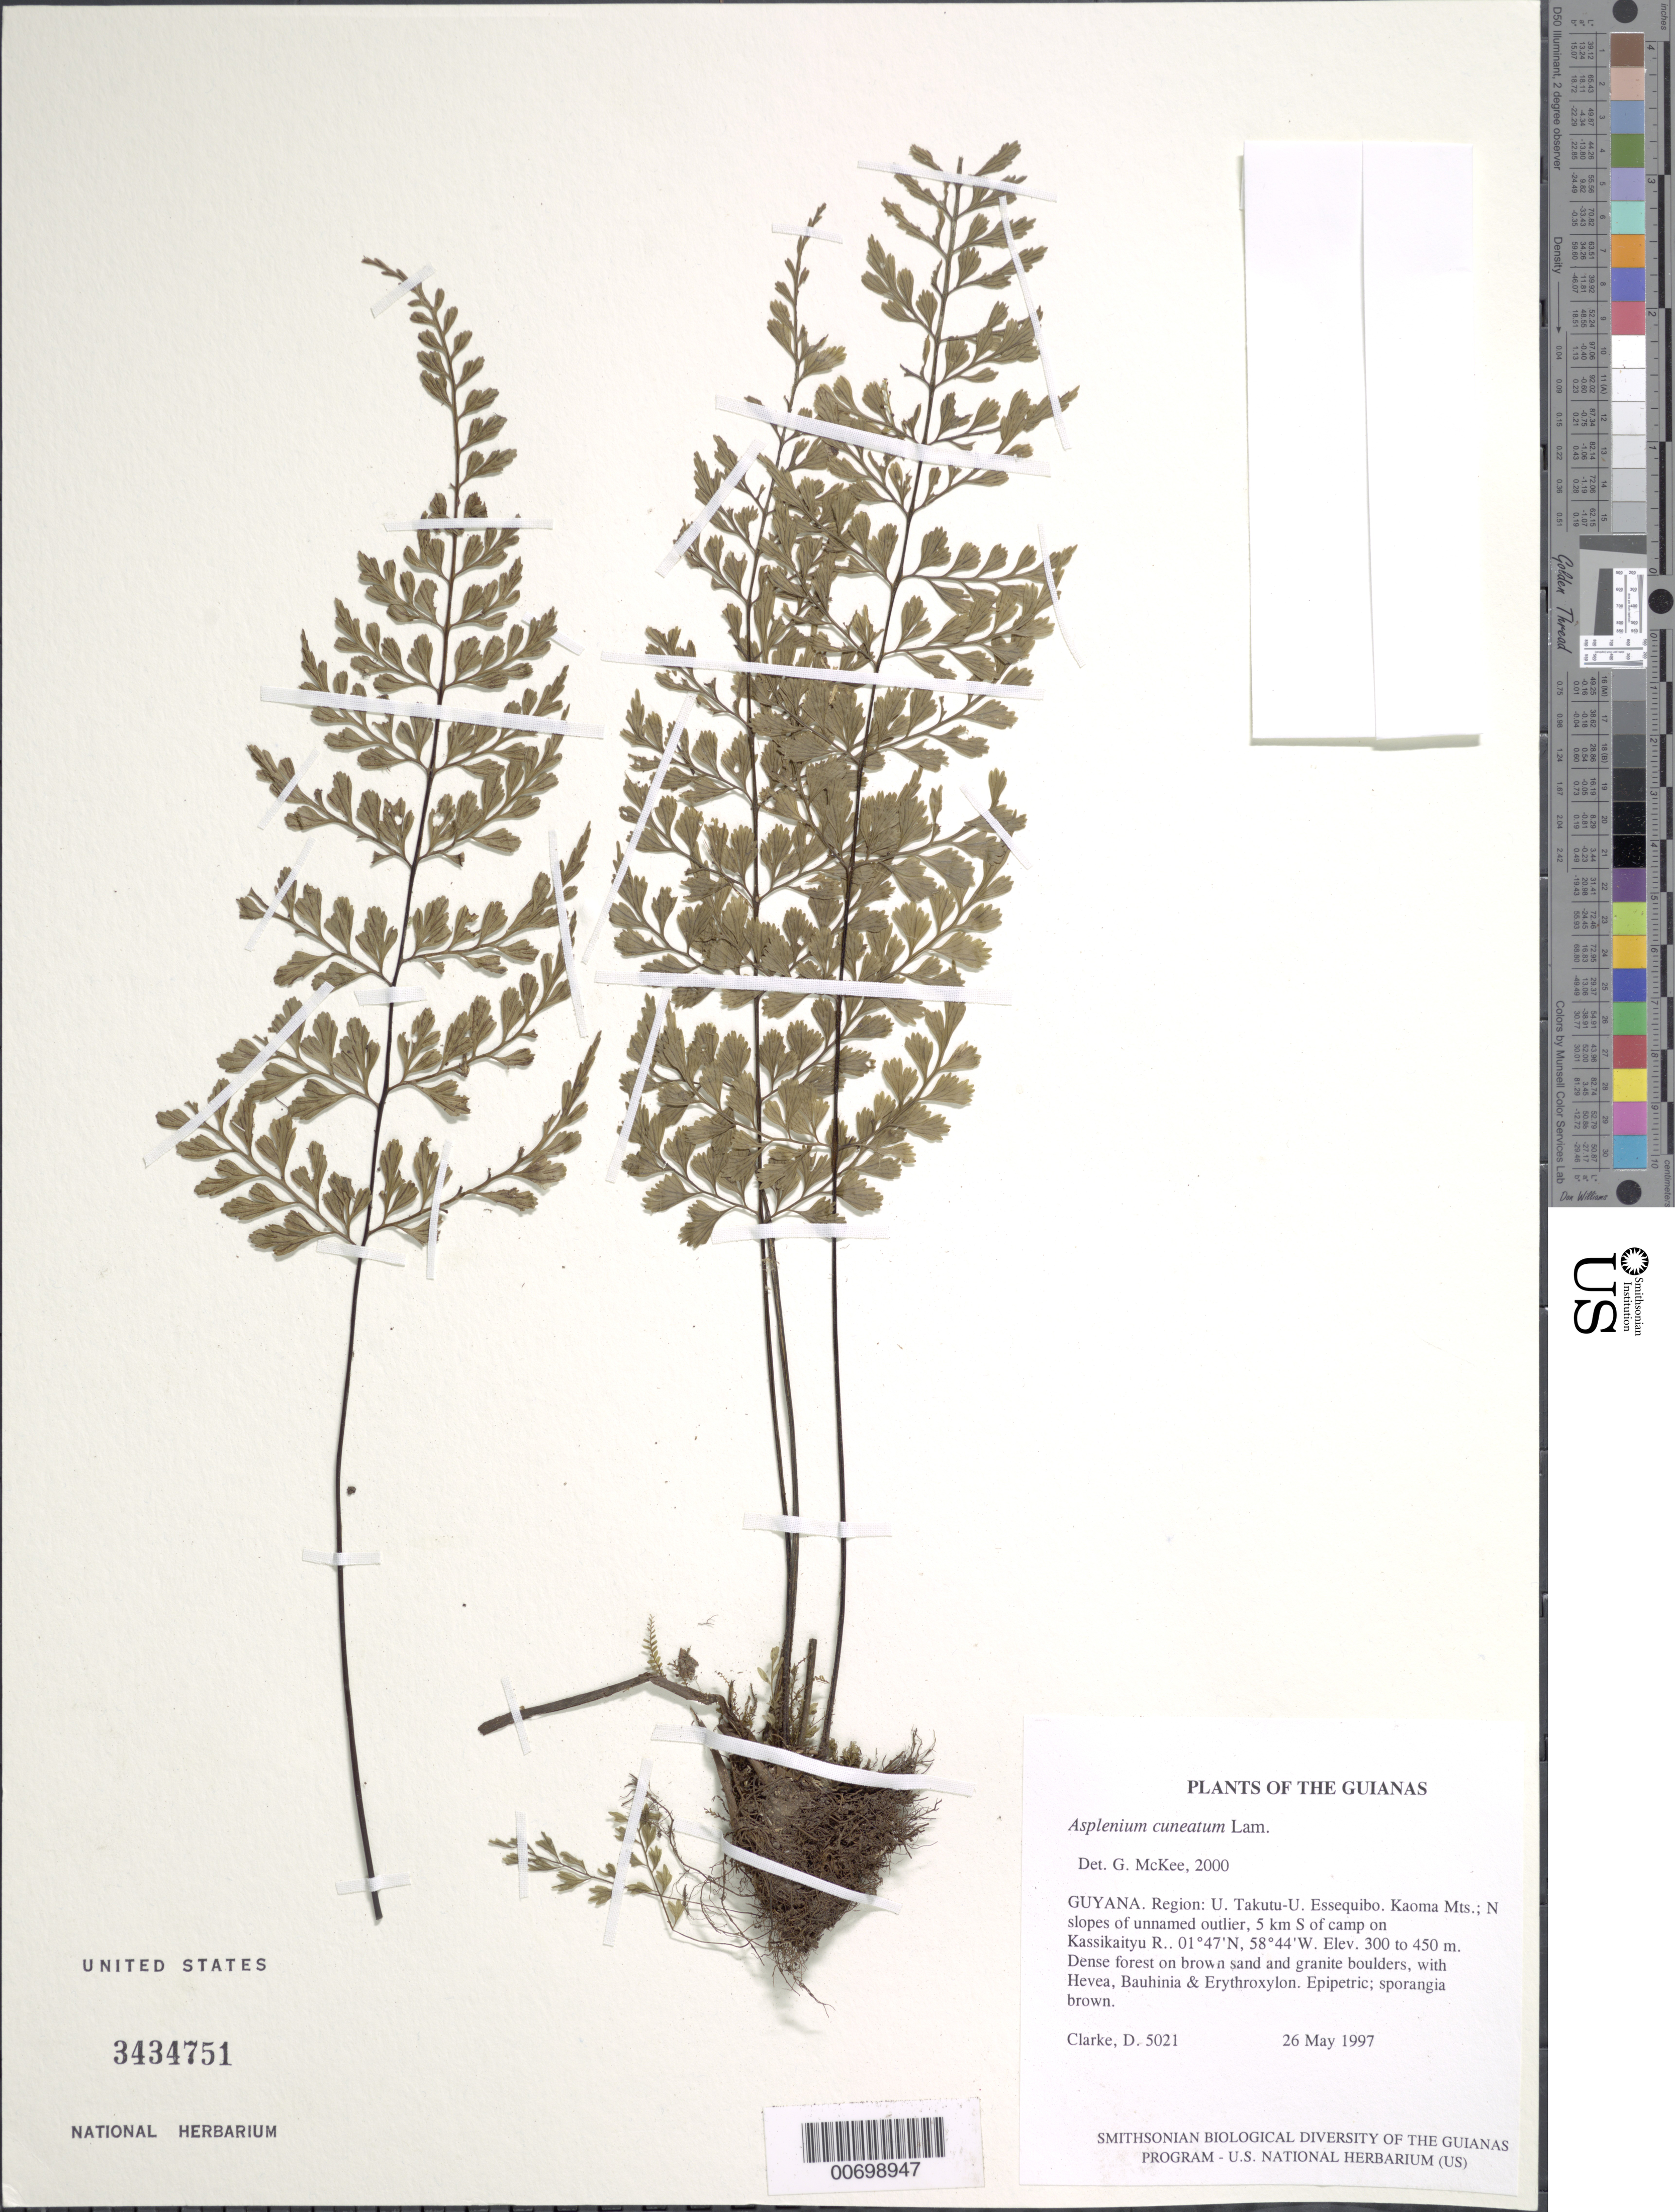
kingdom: Plantae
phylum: Tracheophyta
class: Polypodiopsida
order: Polypodiales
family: Aspleniaceae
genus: Asplenium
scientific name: Asplenium cuneatum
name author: Lam.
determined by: McKee, G. S., (US), NMNH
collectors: H. D. Clarke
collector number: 5021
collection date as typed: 26 May 1997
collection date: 1997-05-26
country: Guyana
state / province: U. Takutu-U. Essequibo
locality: Kaoma Mts.; N slopes of unnamed outlier, 5 km S of camp on Kassikaityu R.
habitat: Dense forest on brown sand and granite boulders, with Hevea, Bauhinia & Erythroxylum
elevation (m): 300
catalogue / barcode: US 3434751